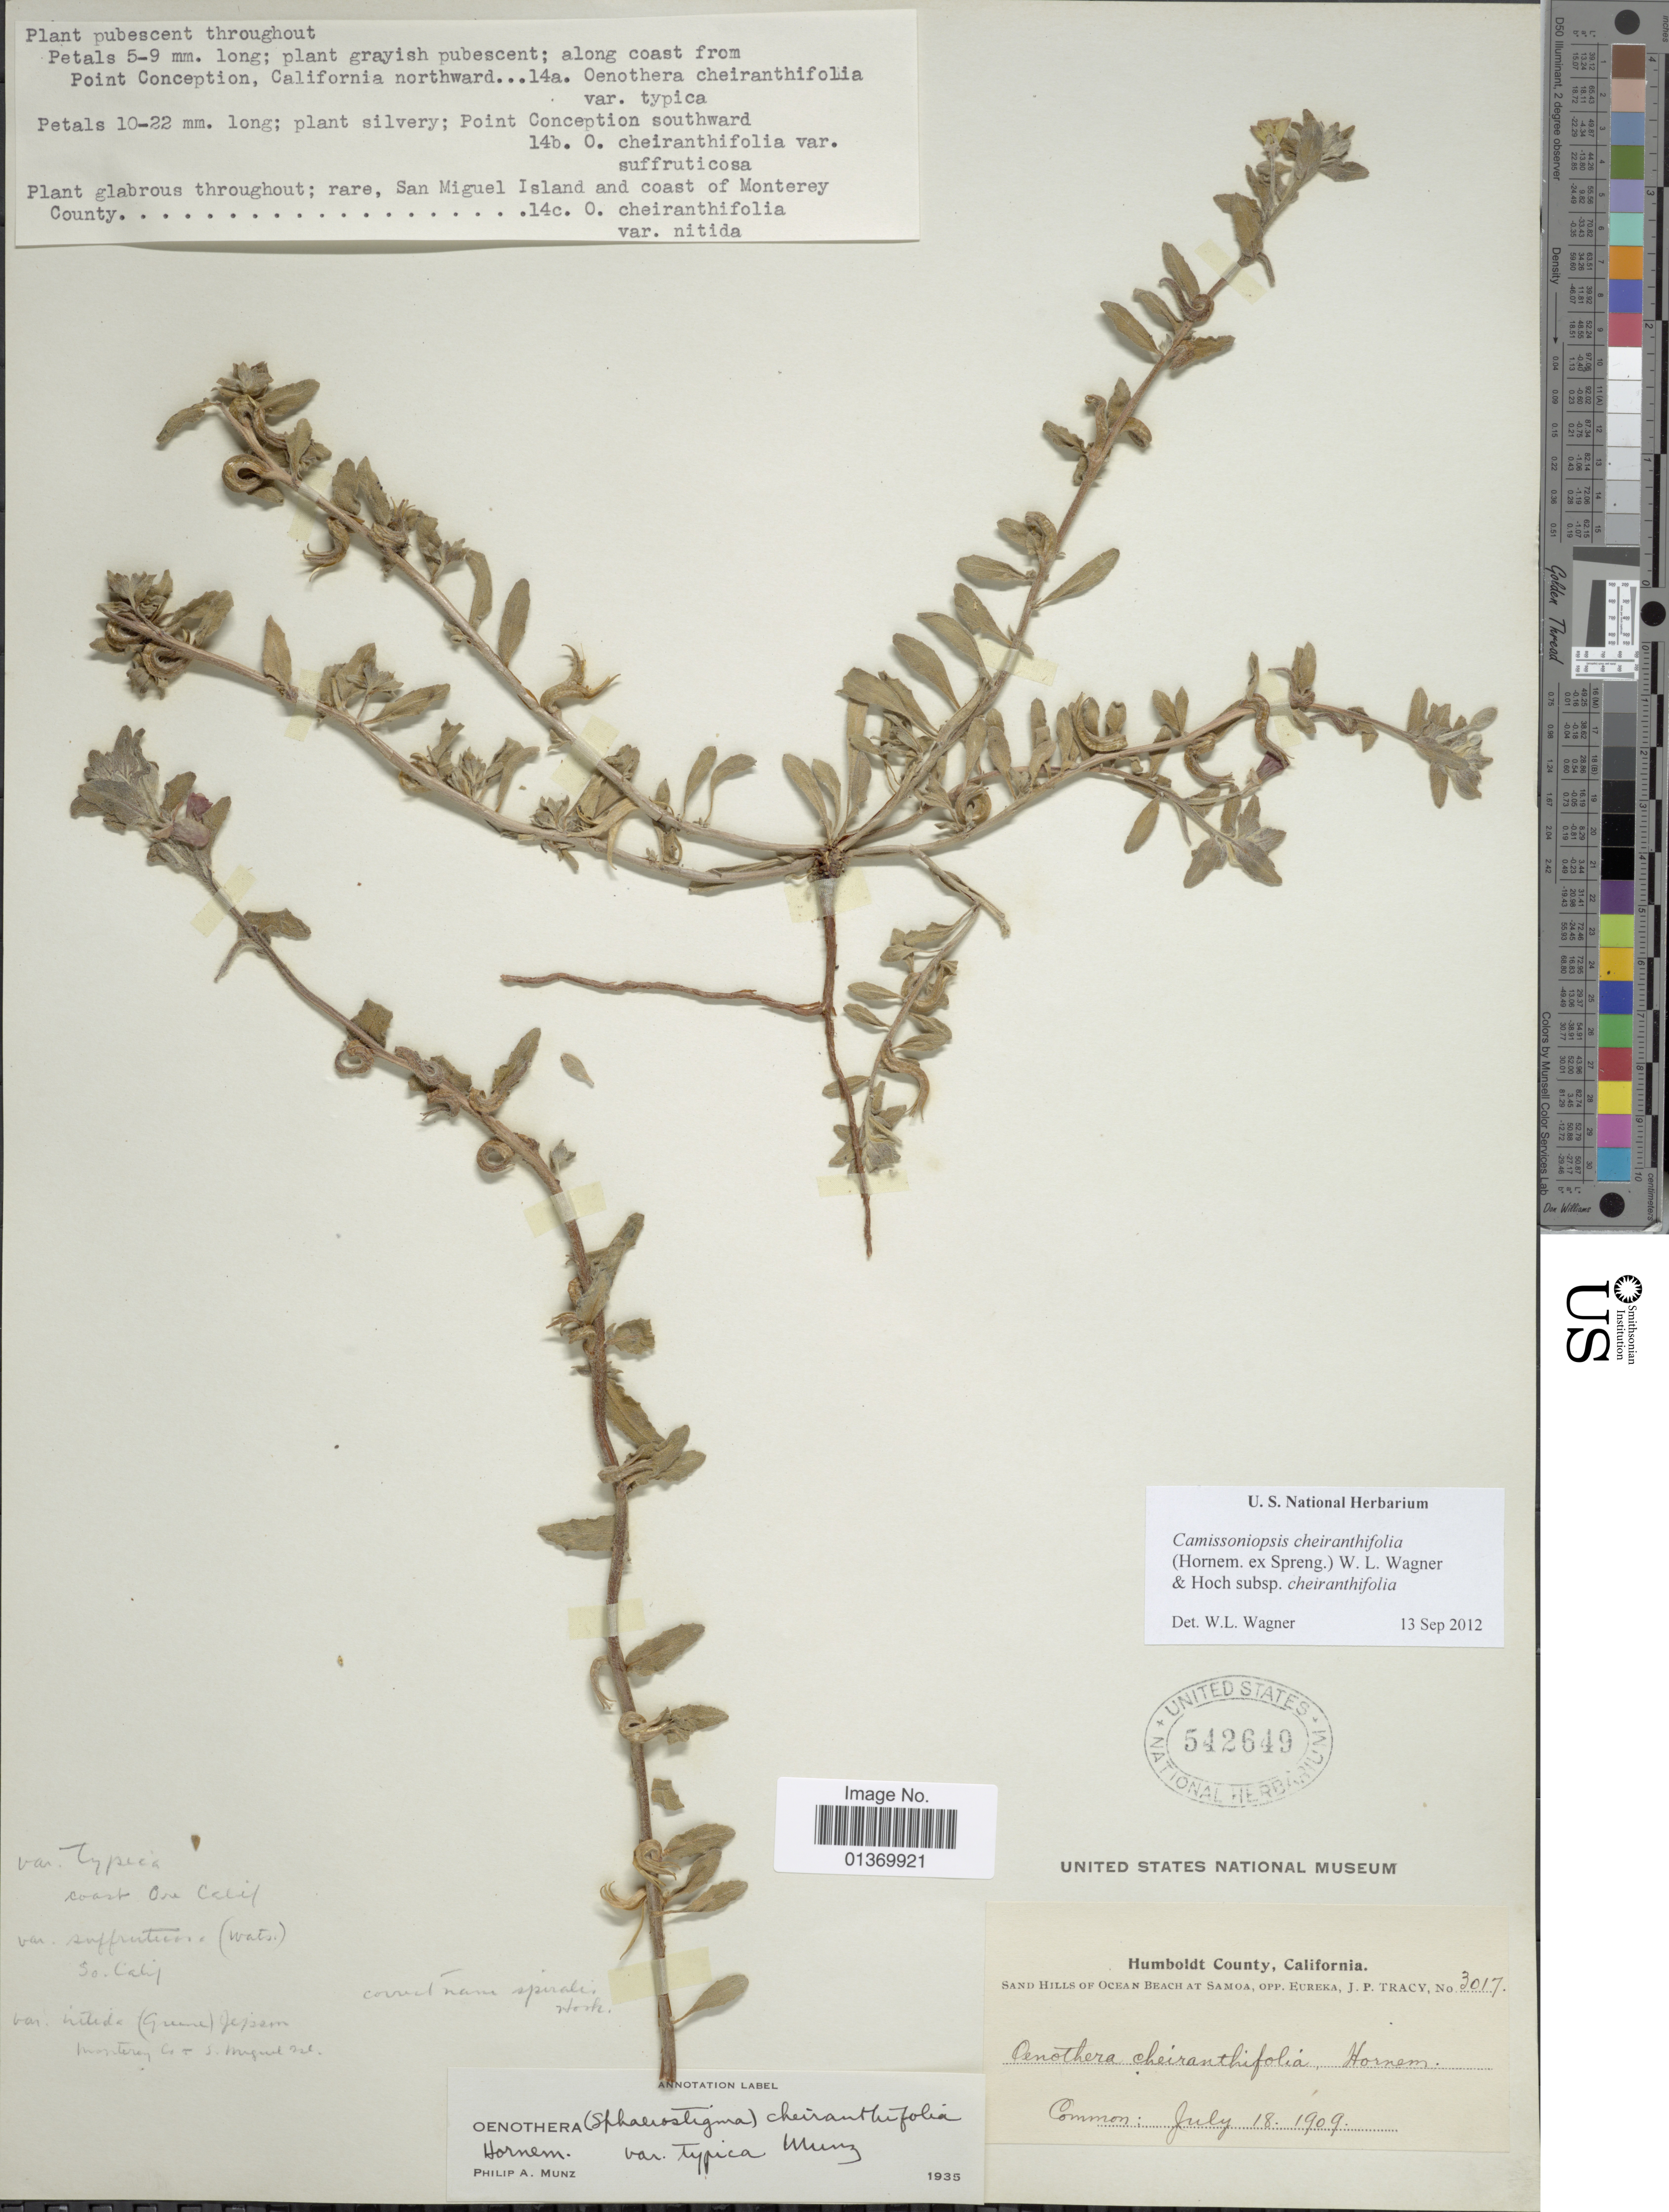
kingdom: Plantae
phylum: Tracheophyta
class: Magnoliopsida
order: Myrtales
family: Onagraceae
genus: Camissoniopsis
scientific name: Camissoniopsis cheiranthifolia subsp. cheiranthifolia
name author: (Hornem. ex Spreng.) W.L. Wagner & Hoch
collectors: J. Tracy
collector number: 3017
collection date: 1909-07-18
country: United States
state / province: California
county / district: Humboldt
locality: Humboldt County, Sand Hills of Ocean Beach at Samoa, opp. Eureka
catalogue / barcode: US 542649